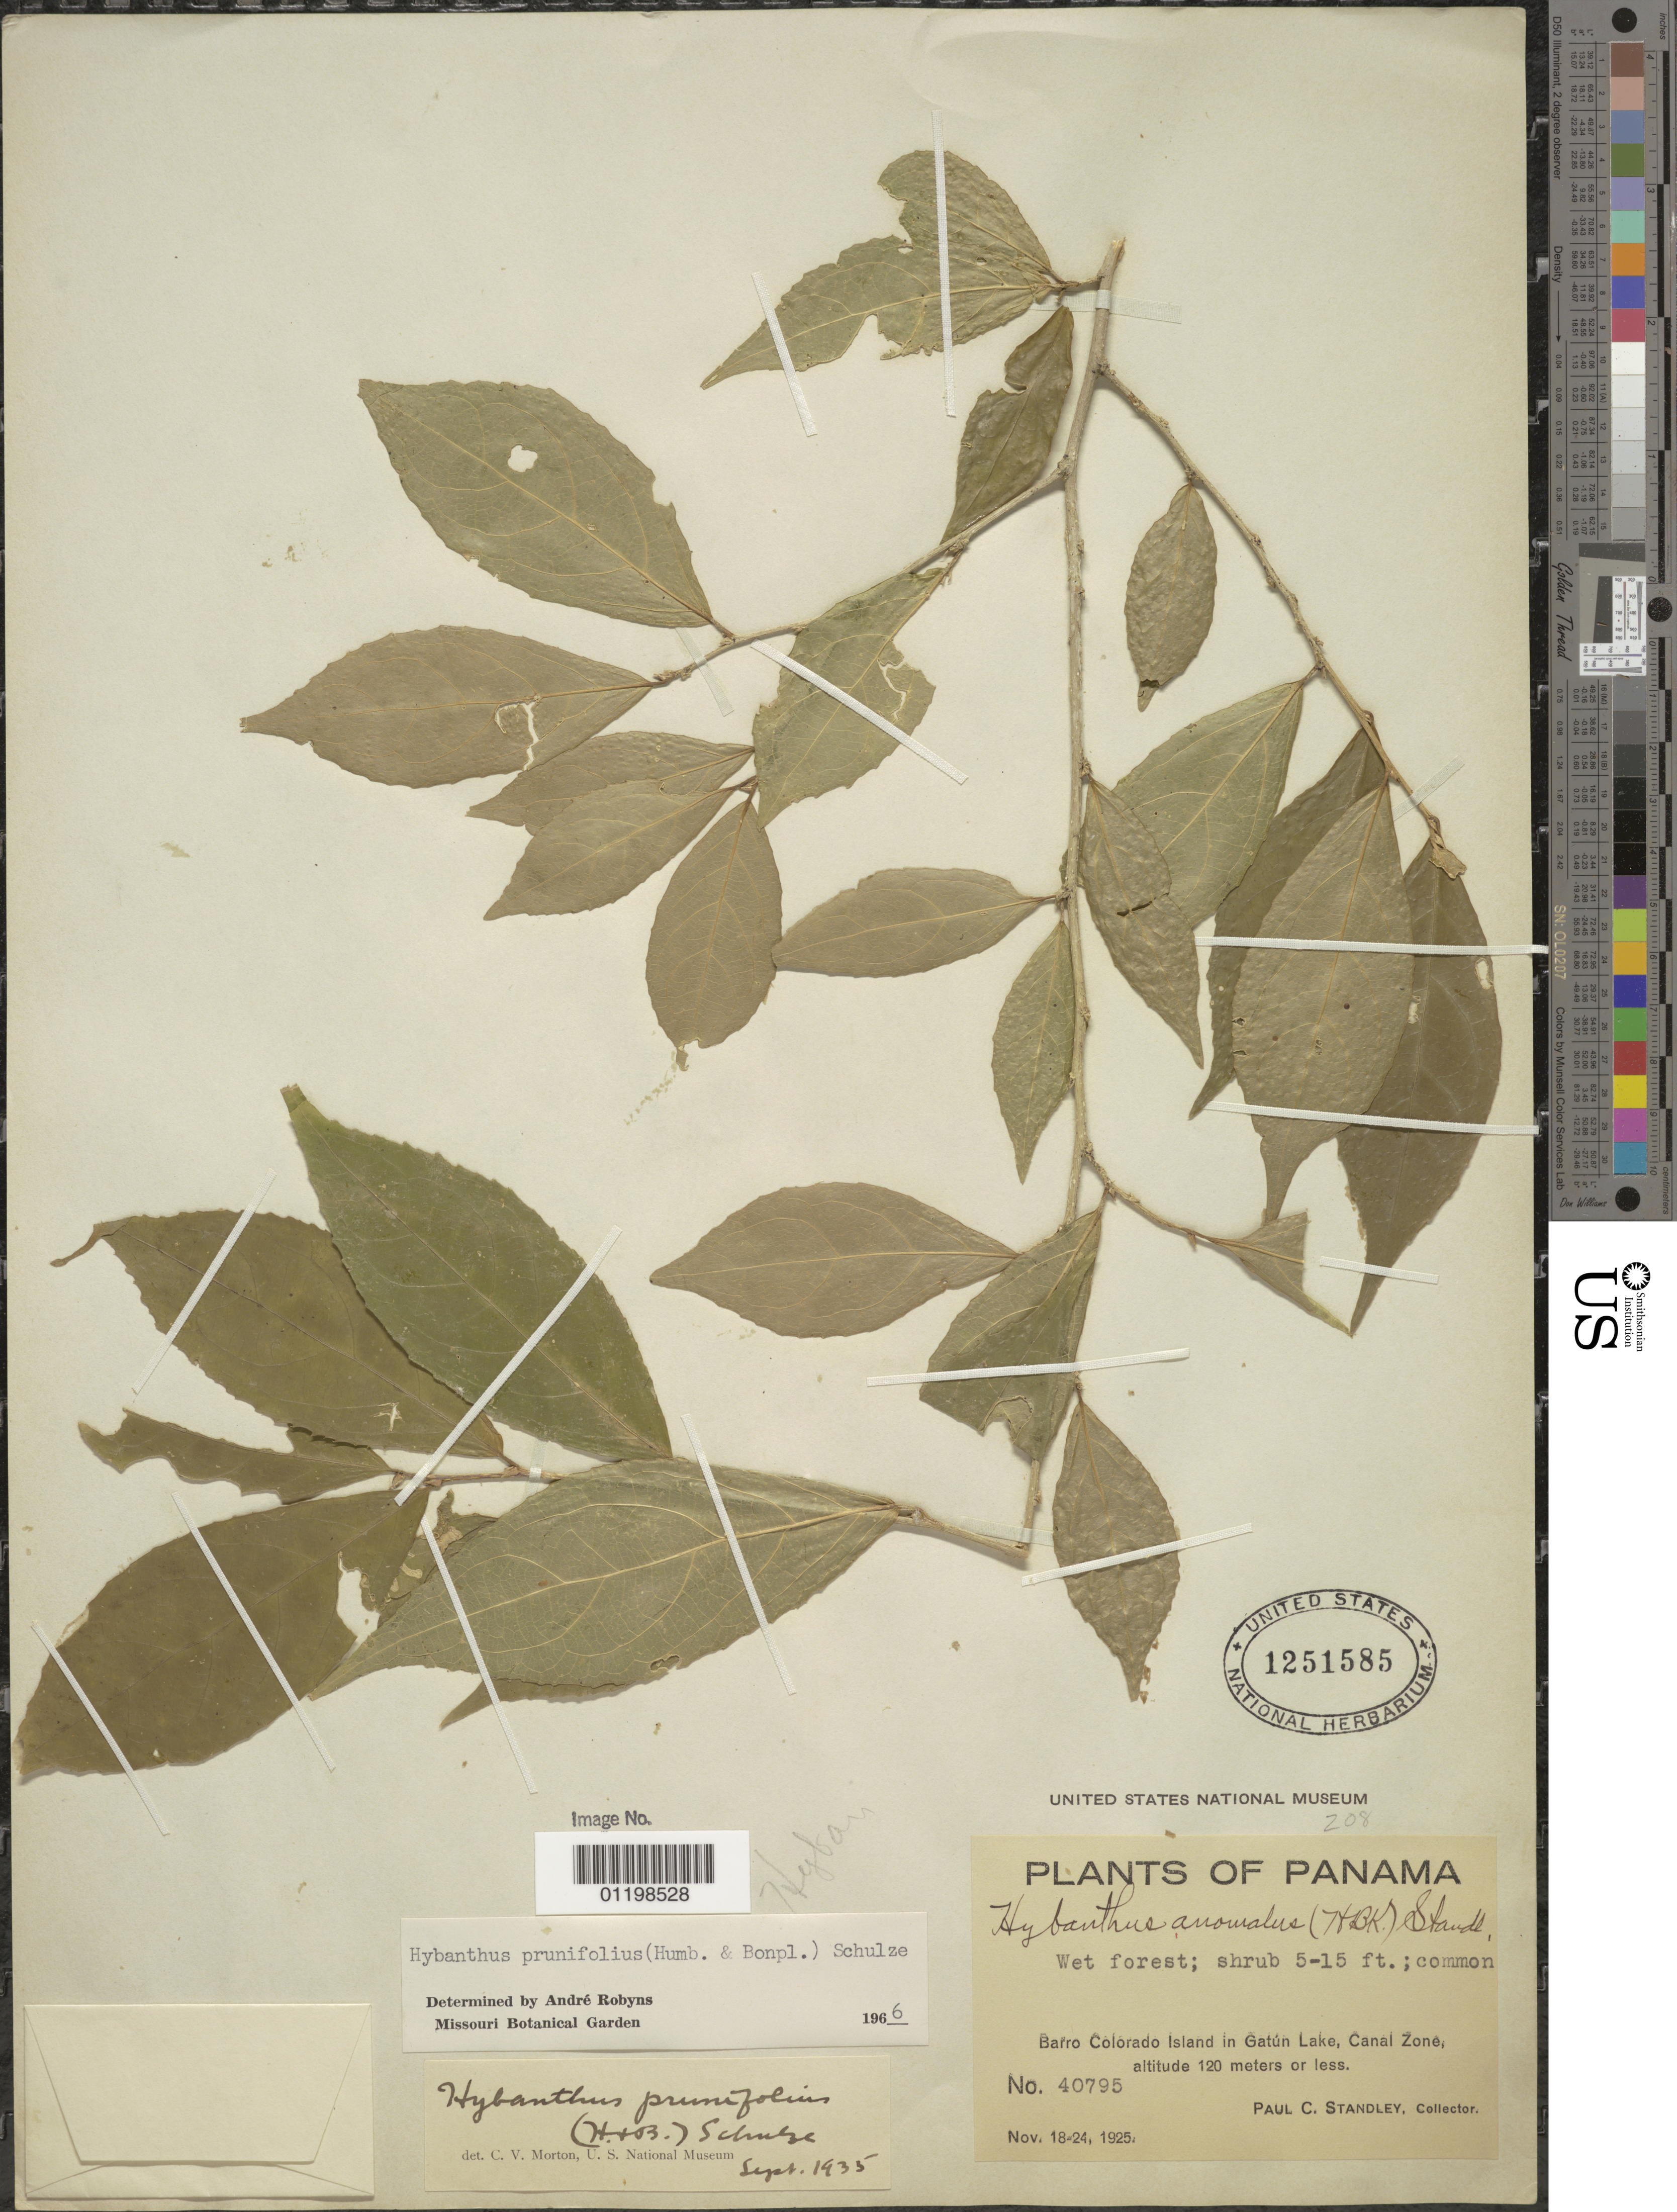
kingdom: Plantae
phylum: Tracheophyta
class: Magnoliopsida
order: Malpighiales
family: Violaceae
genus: Pombalia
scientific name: Pombalia prunifolia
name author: (Humb. & Bonpl. ex Willd.) Paula-Souza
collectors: P. C. Standley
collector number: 40795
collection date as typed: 18 Nov 1925 to 24 Nov 1925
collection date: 1925-11-18/1925-11-24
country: Panama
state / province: Panamá Oeste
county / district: Canal Zone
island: Barro Colorado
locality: Barro Colorado Island in Gatún Lake.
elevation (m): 120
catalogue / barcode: US 1251585